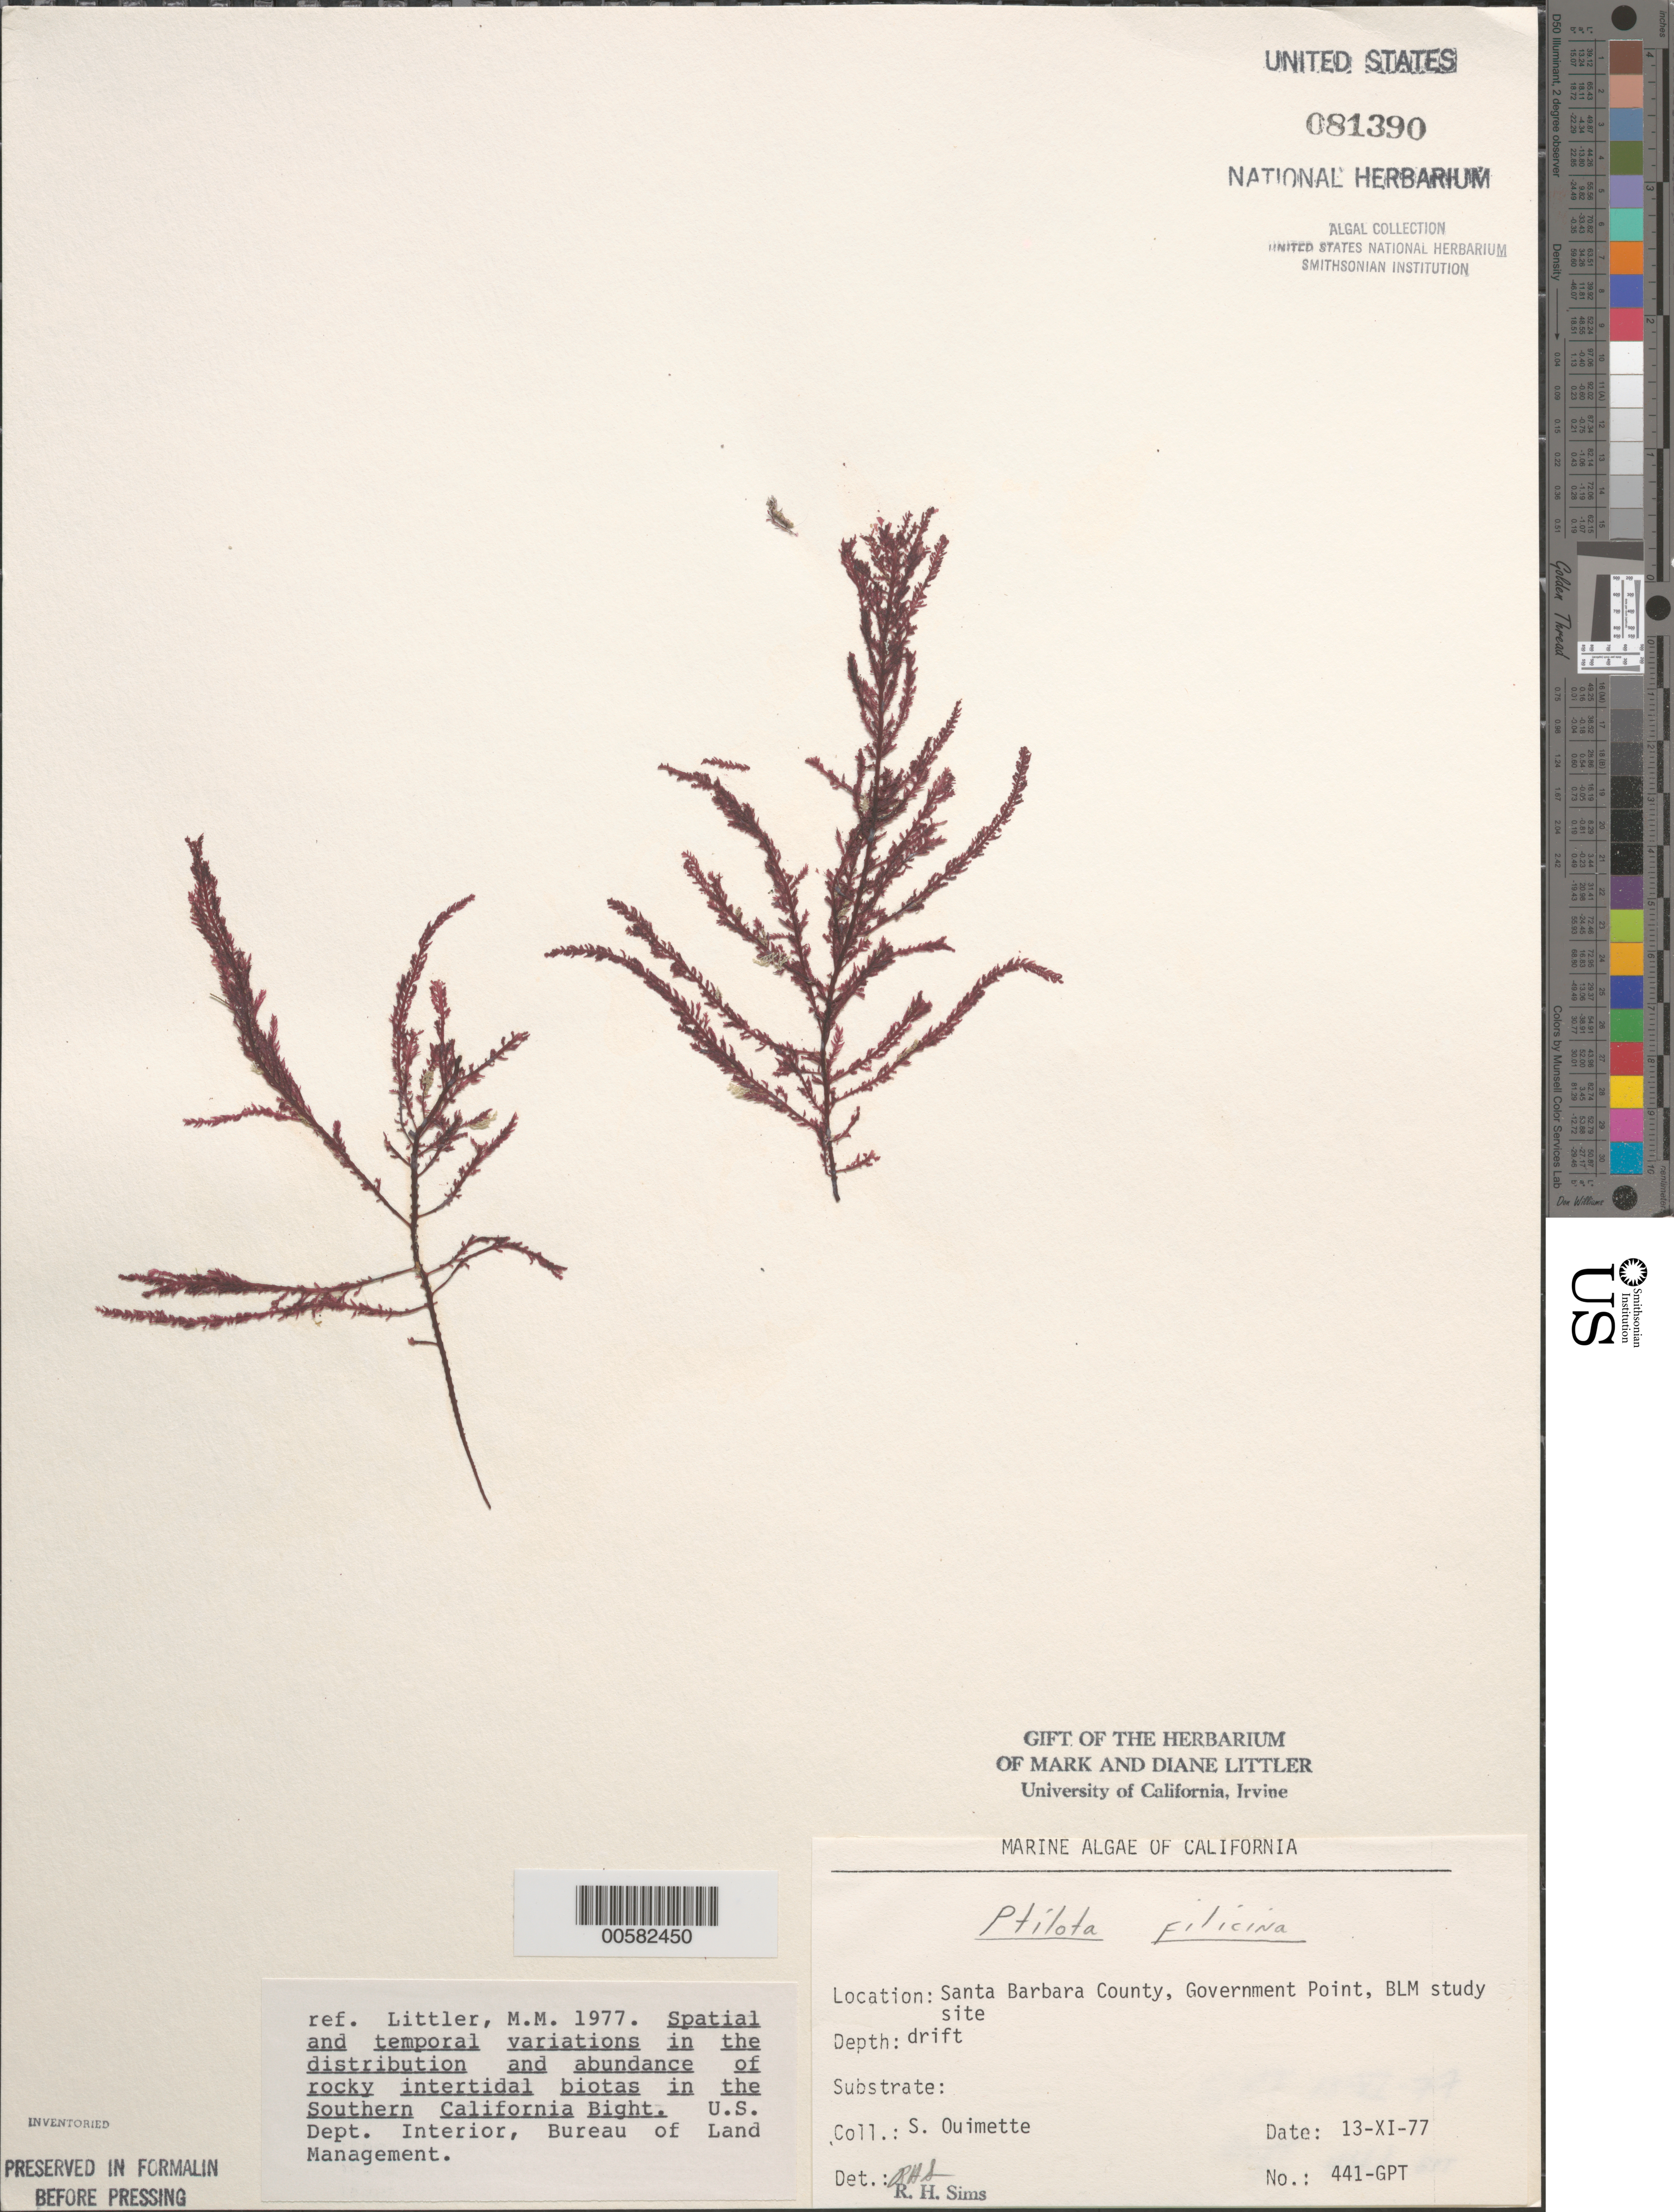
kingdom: Plantae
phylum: Rhodophyta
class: Florideophyceae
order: Ceramiales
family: Wrangeliaceae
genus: Ptilota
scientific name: Ptilota filicina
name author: J. Agardh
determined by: Sims, Robert H.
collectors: S. Ouimette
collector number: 441-gpt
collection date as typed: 13 Nov 1977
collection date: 1977-11-13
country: United States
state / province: California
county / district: Santa Barbara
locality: Government Point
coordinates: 34 26'31"N, 120 24'06"W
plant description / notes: BLM-SOCALBIGHT Rocky Intertidal Survey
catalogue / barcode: US 81390